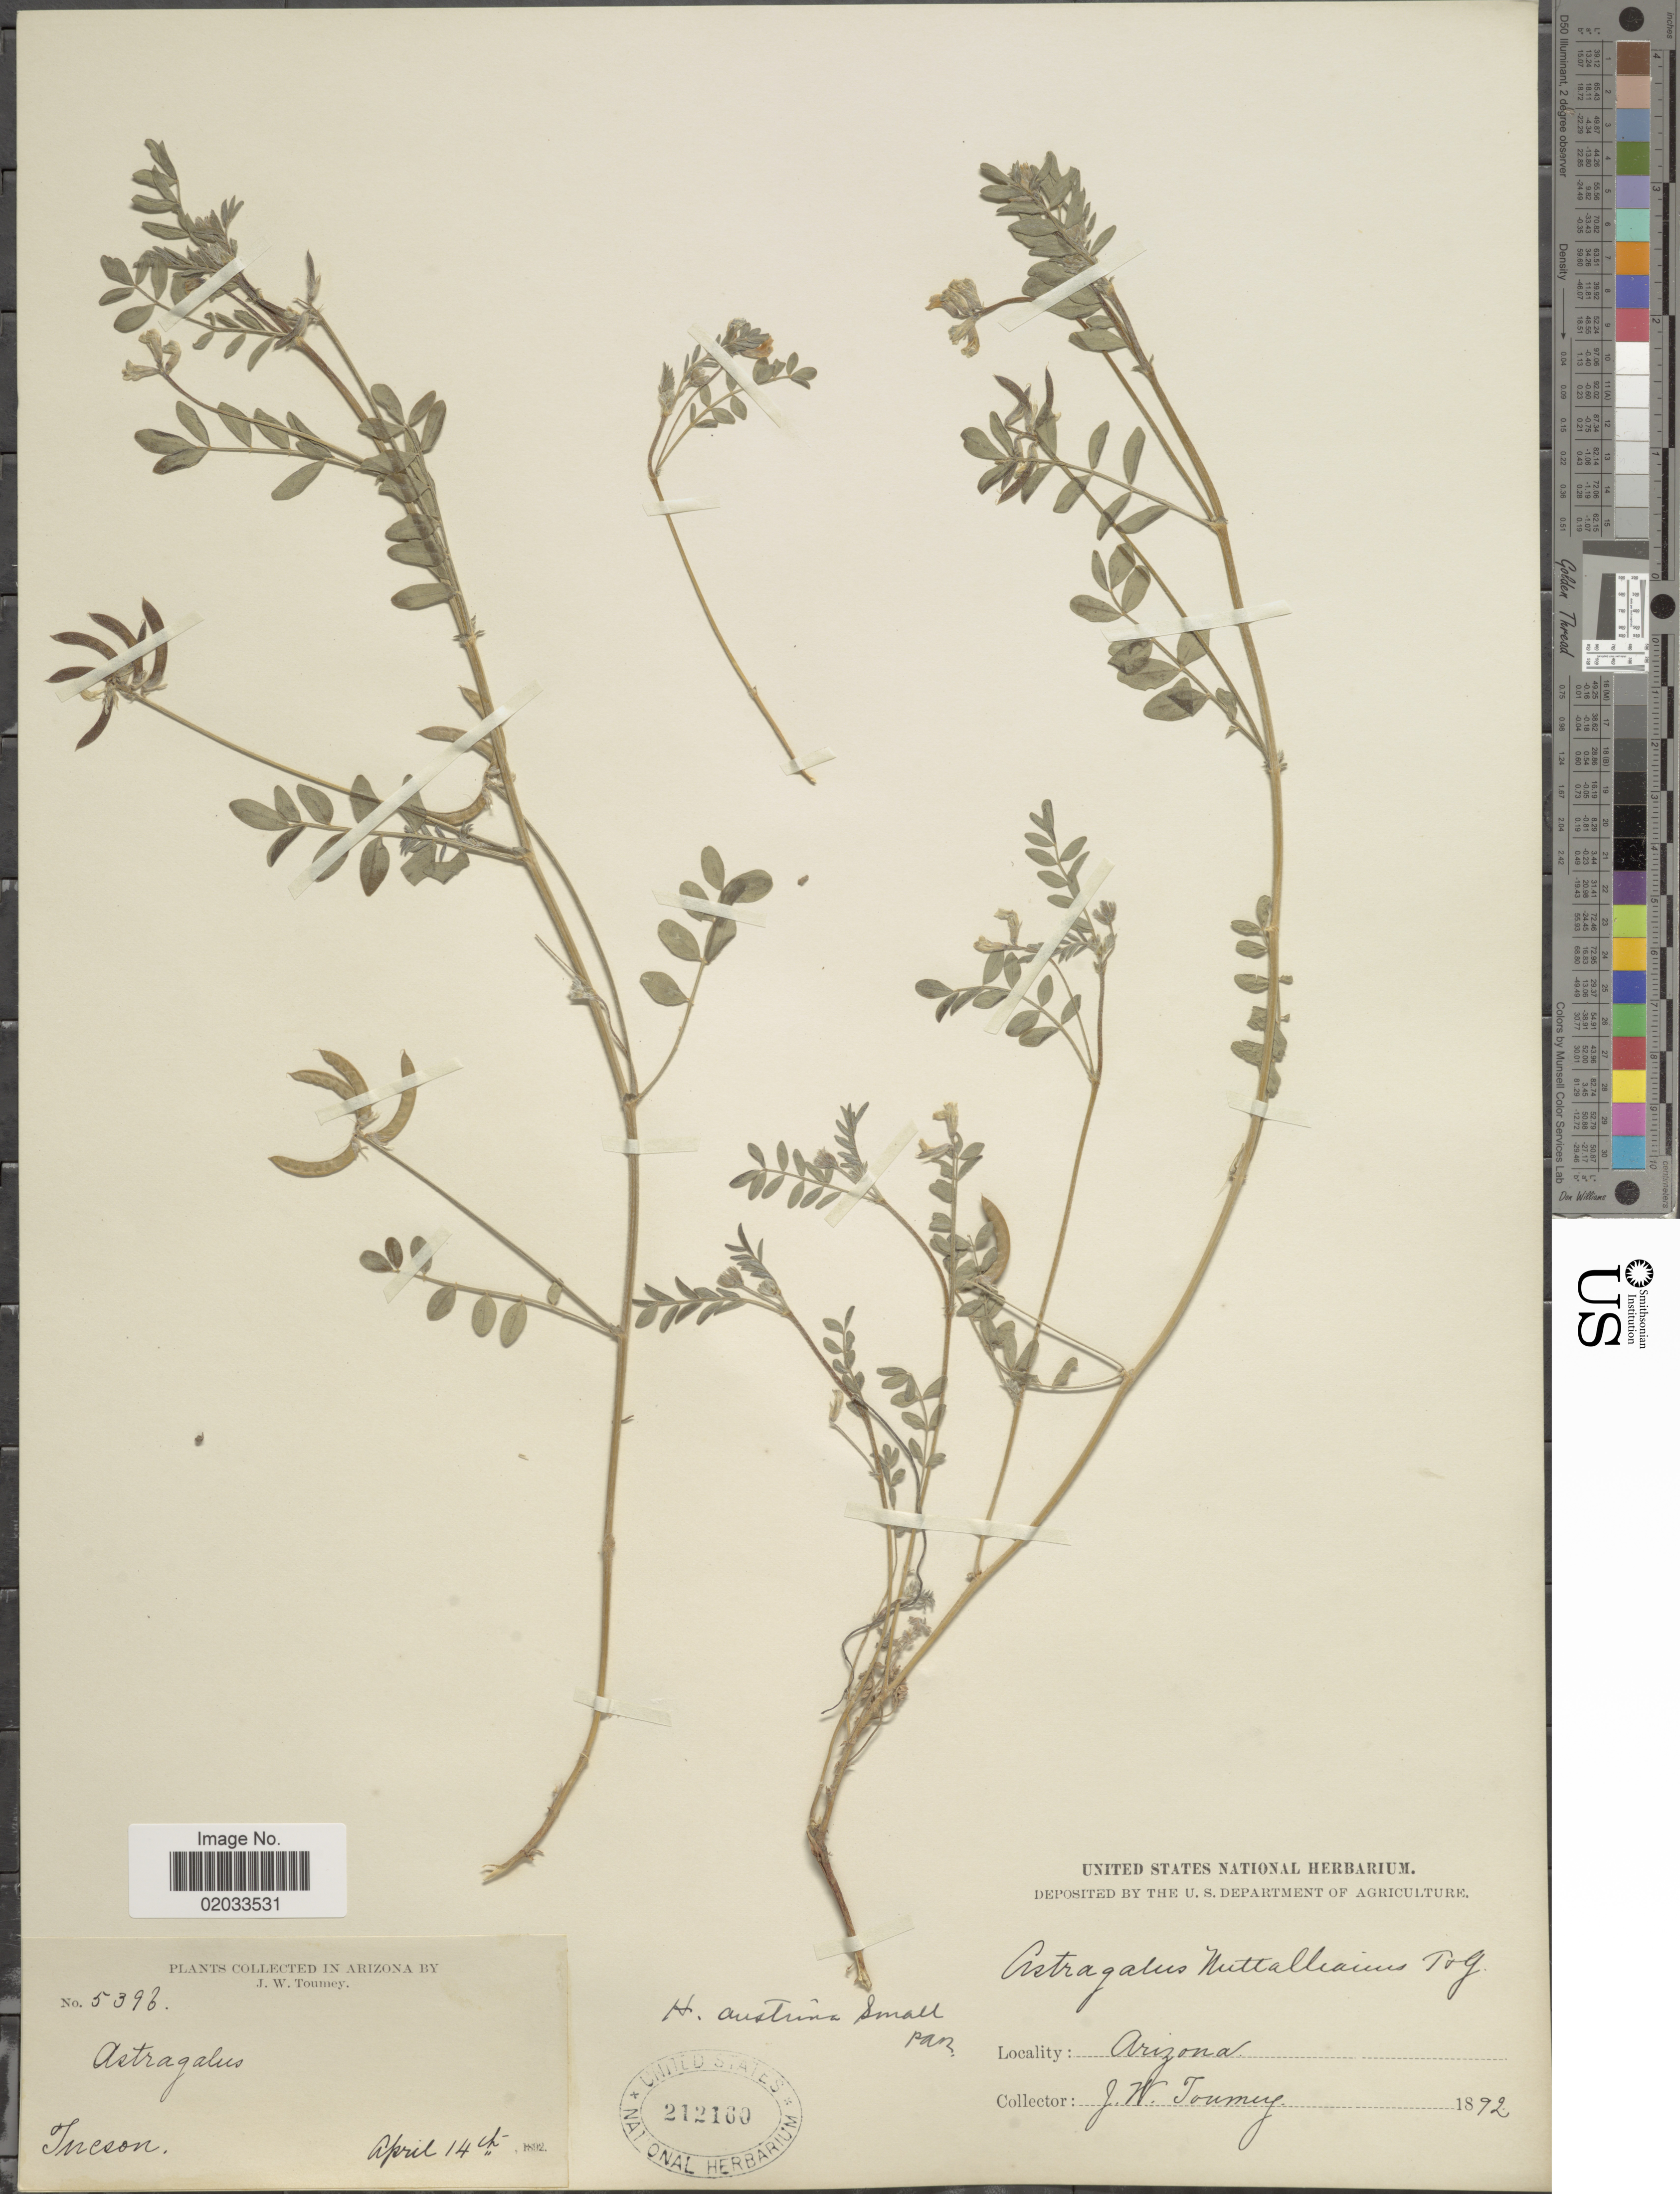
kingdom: Plantae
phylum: Tracheophyta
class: Magnoliopsida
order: Fabales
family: Fabaceae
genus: Astragalus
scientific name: Astragalus emoryanus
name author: (Rydb.) Cory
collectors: J. W. Toumey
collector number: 5396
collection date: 1892-04-14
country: United States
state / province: Arizona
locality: Tucson.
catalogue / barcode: US 212160